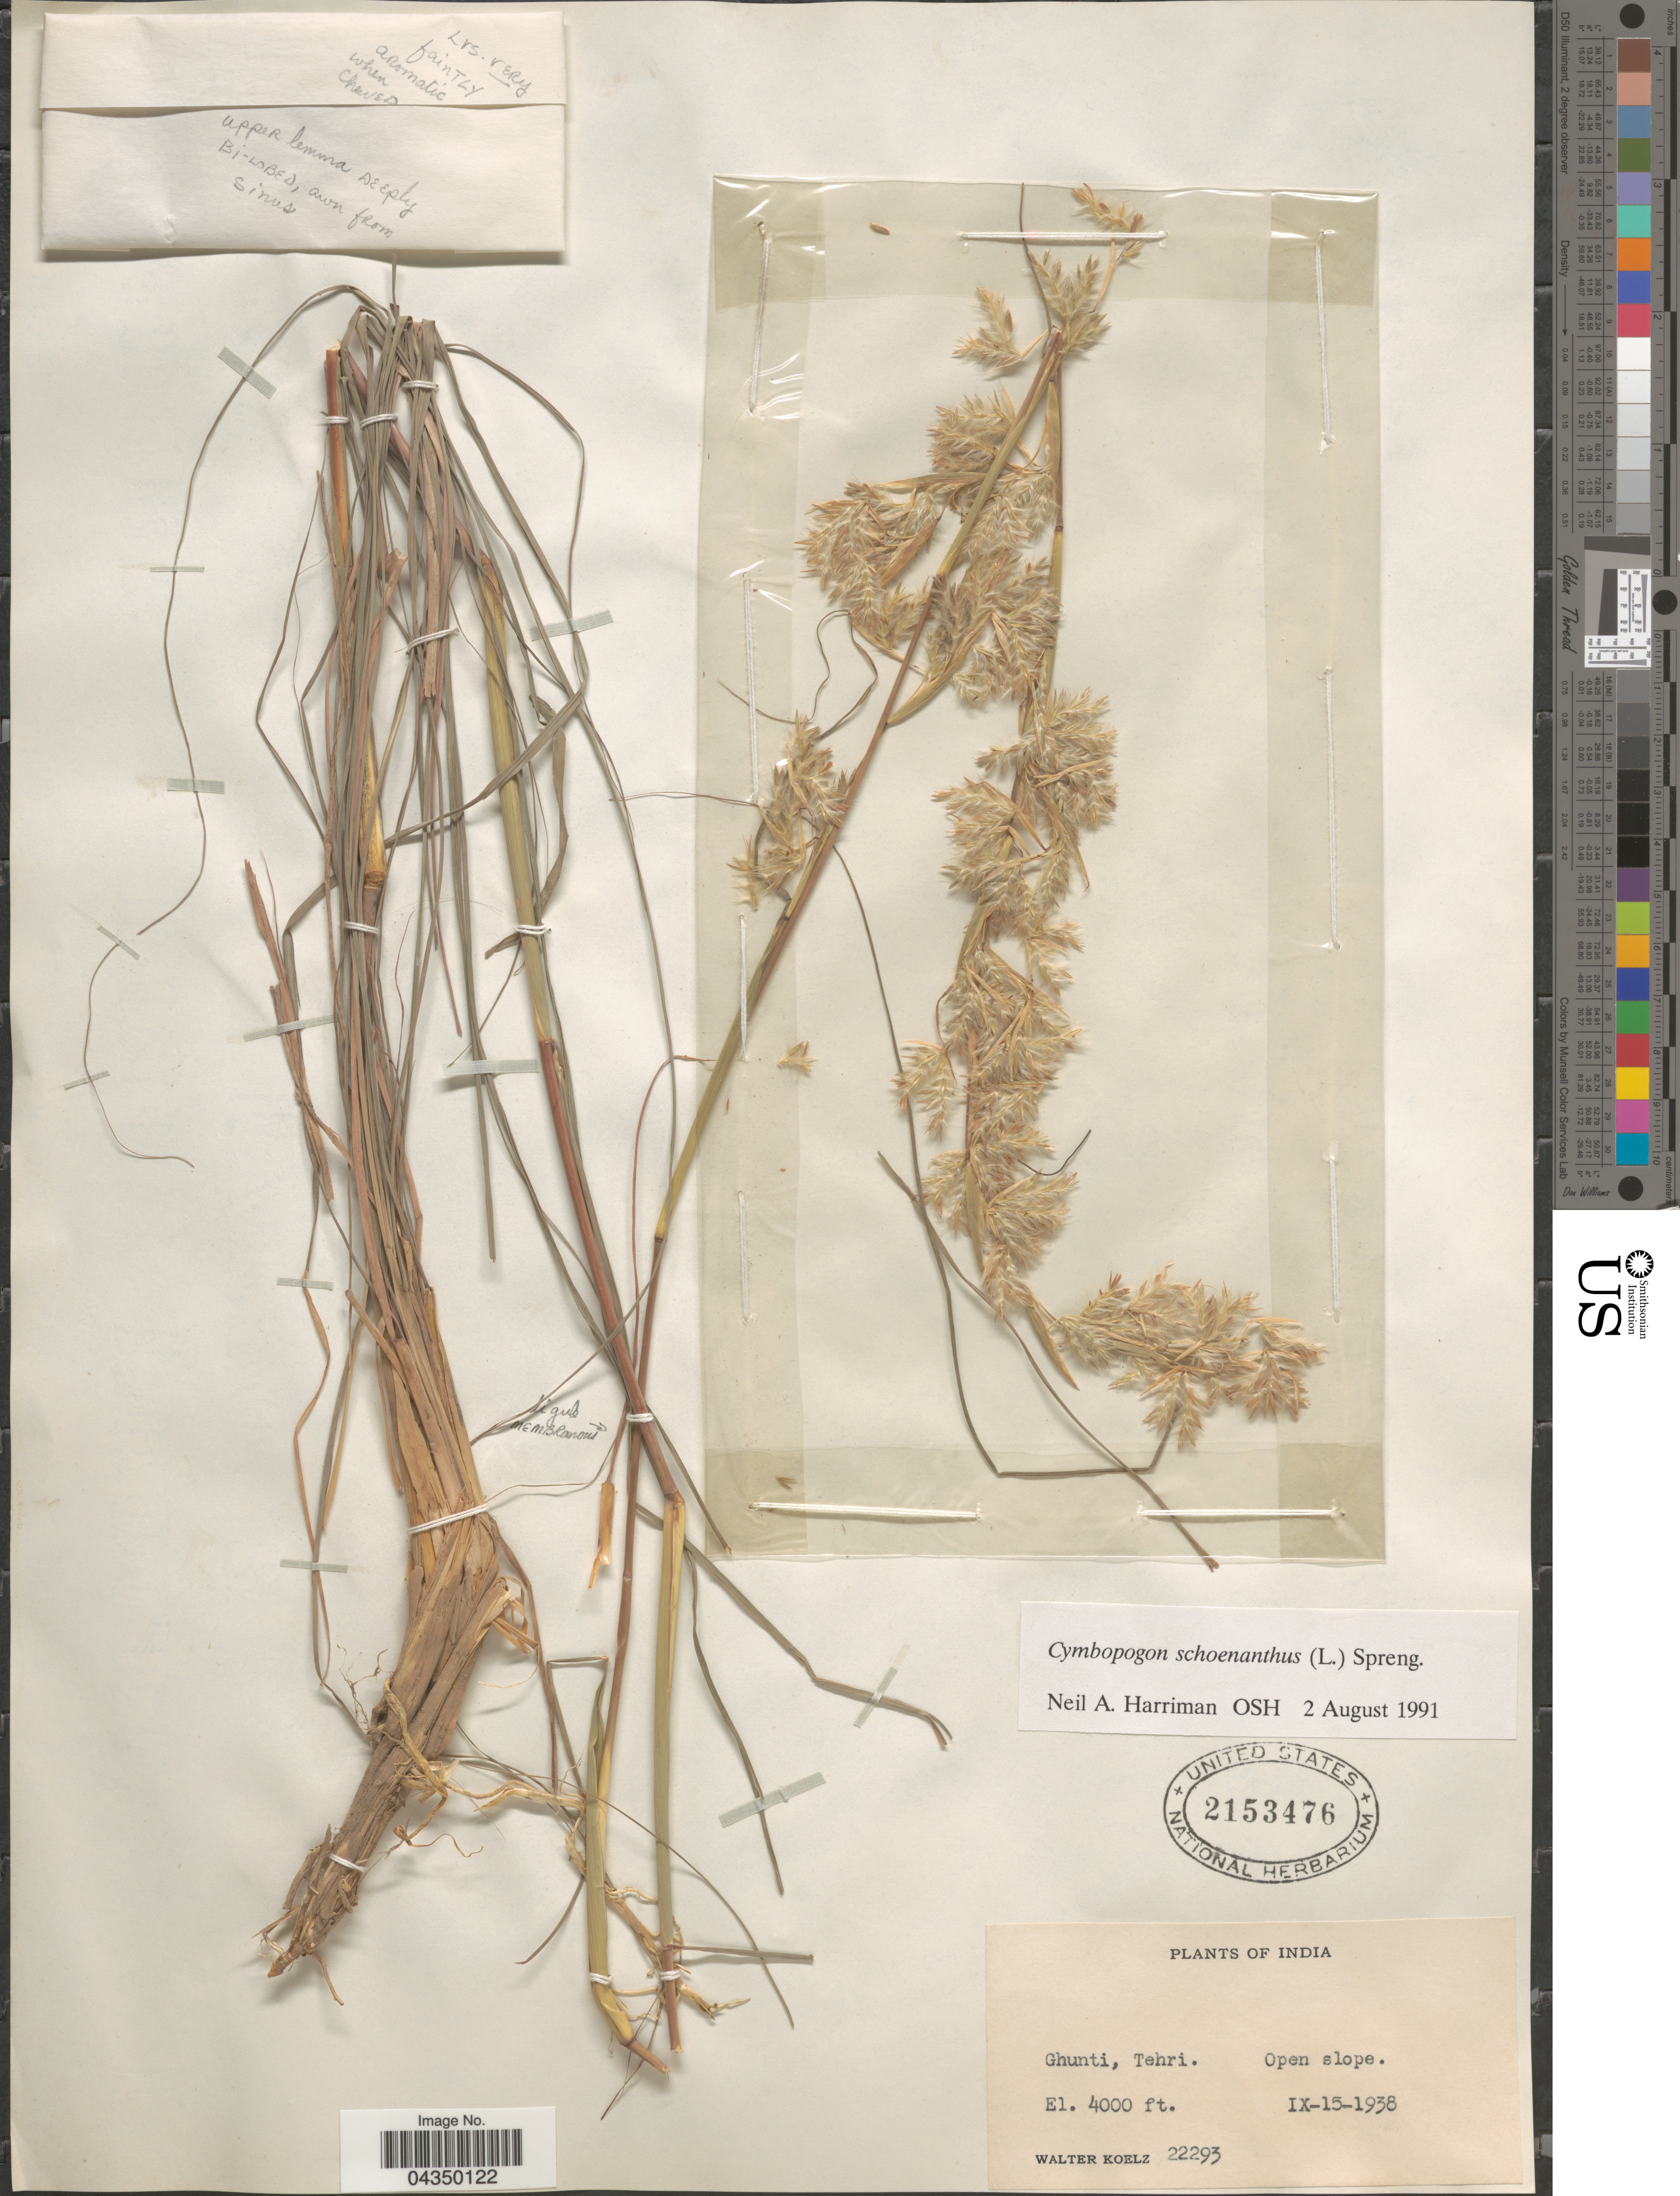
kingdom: Plantae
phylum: Tracheophyta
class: Liliopsida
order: Poales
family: Poaceae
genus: Cymbopogon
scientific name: Cymbopogon schoenanthus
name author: (L.) Spreng.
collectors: W. N. Koelz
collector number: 22293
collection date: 1938-09-15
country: India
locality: Ghunti, Tehri.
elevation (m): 1219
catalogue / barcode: US 2153476